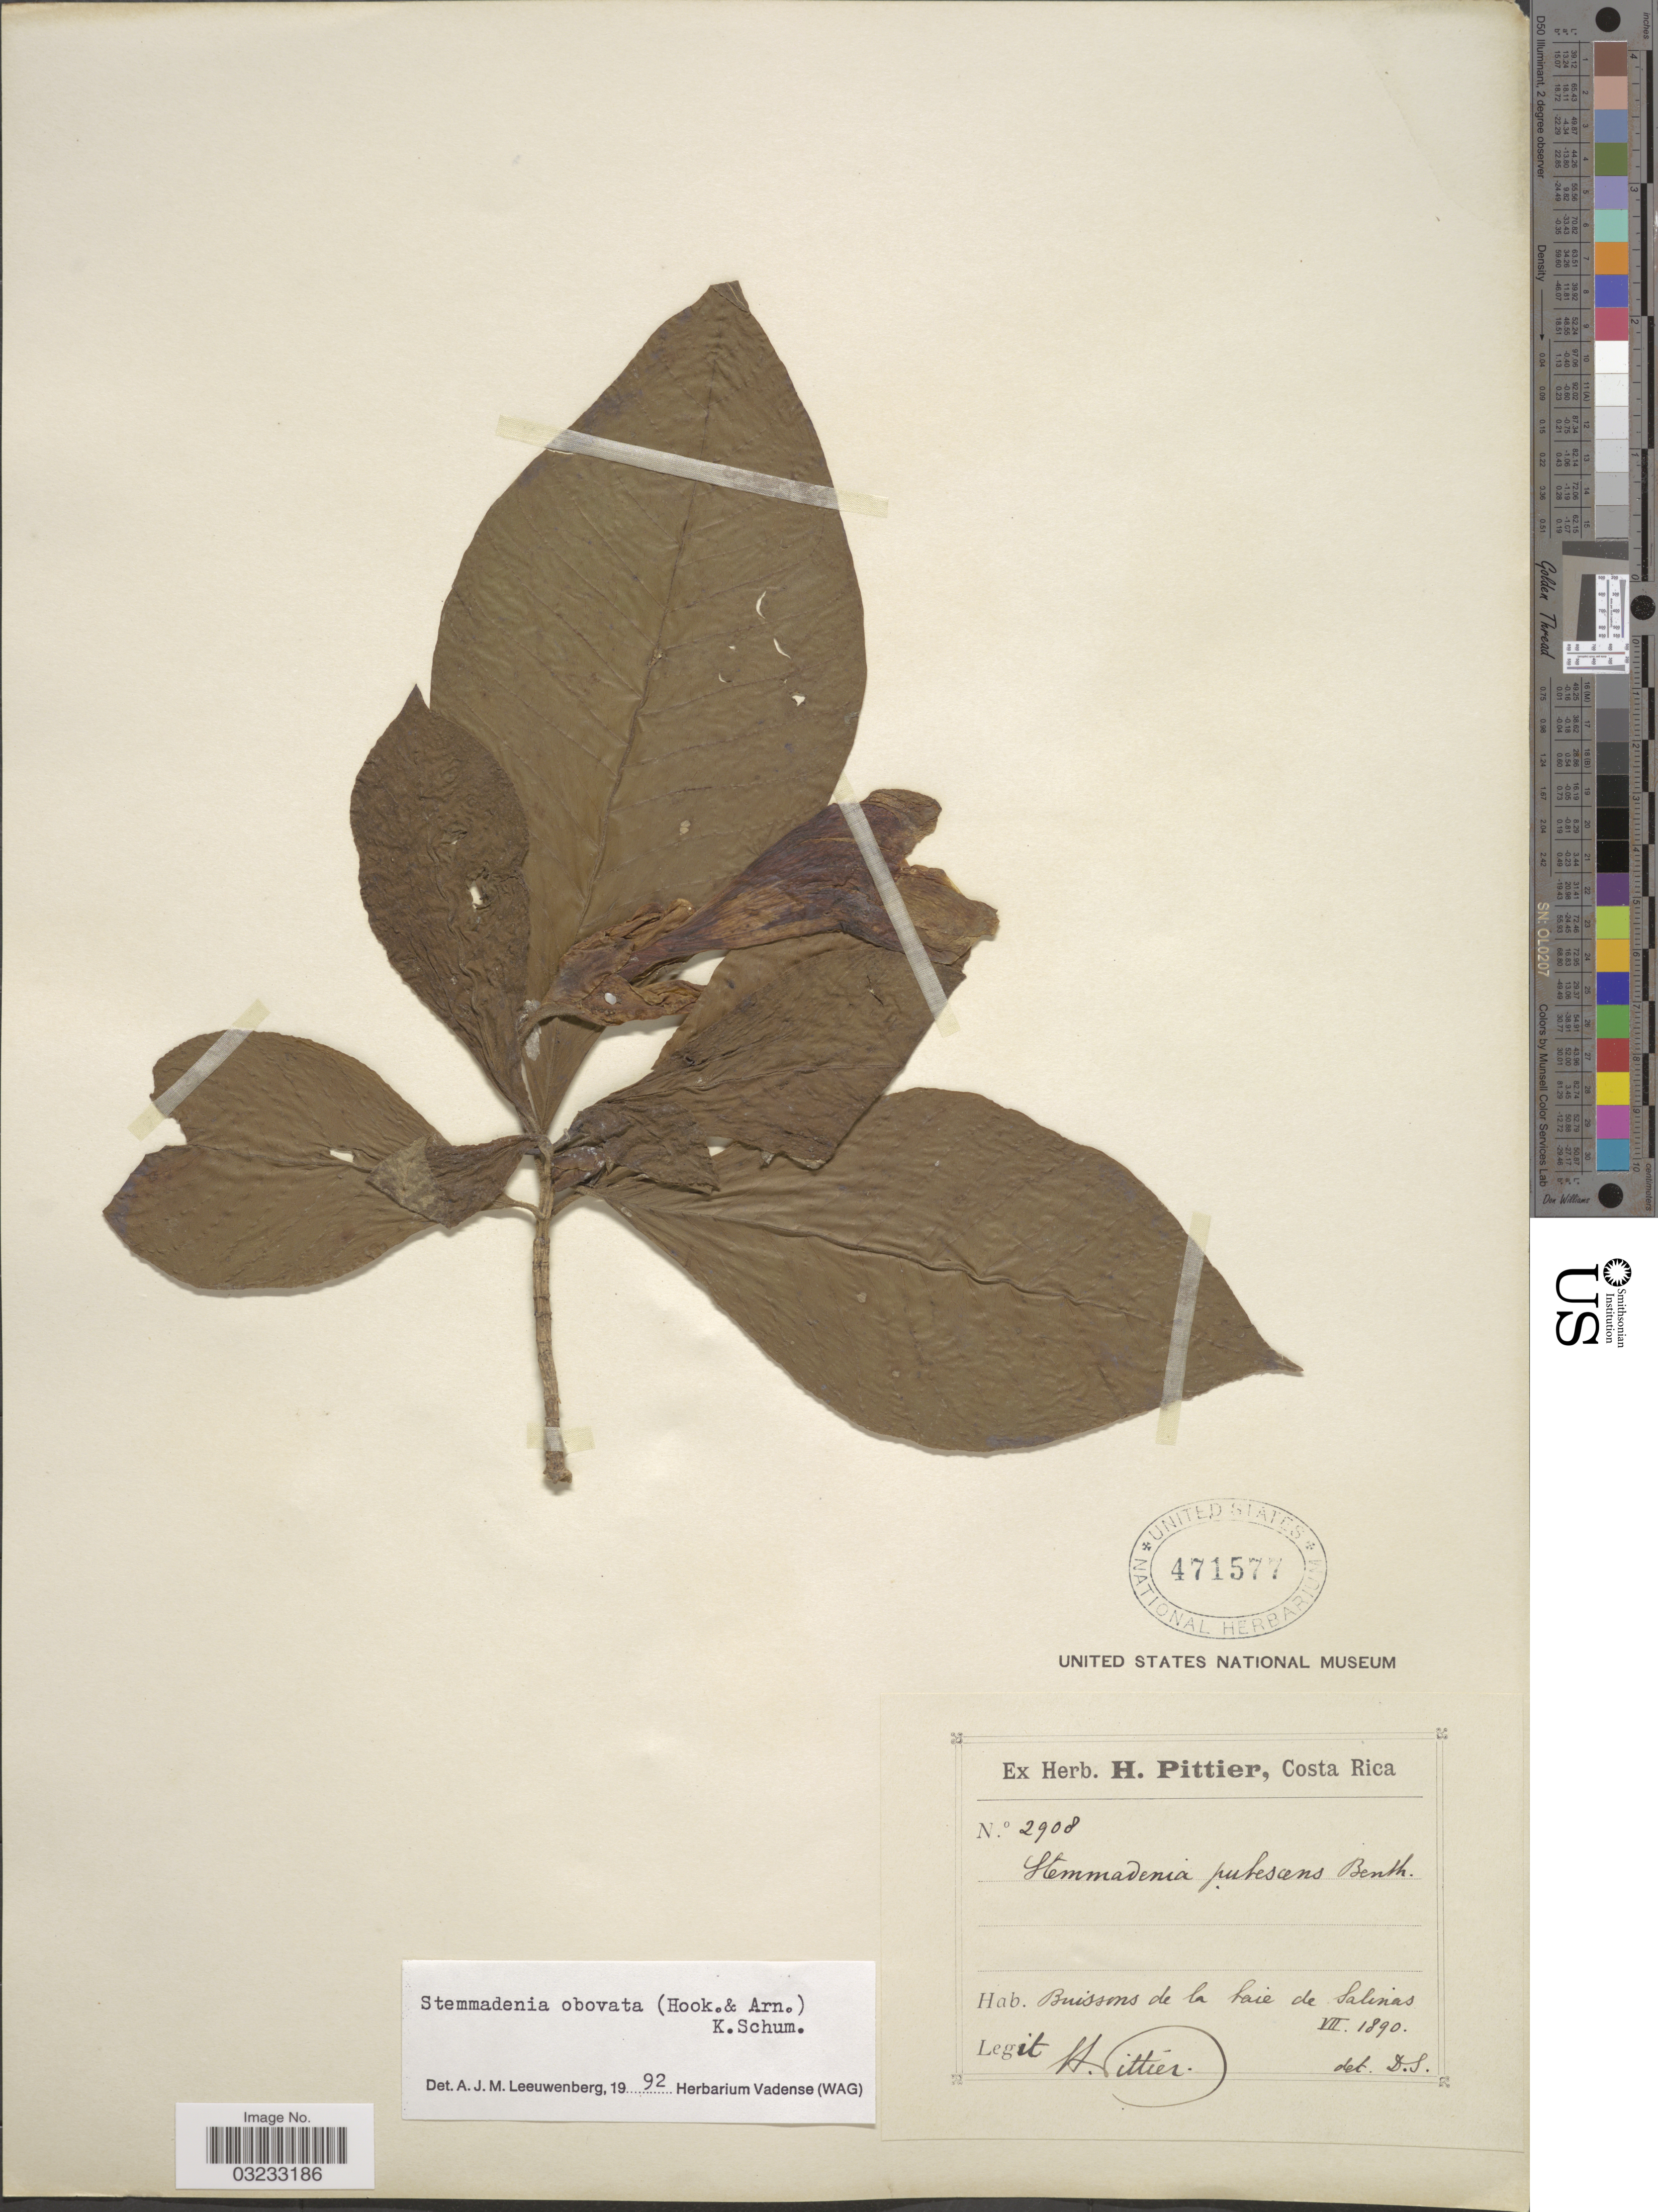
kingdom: Plantae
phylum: Tracheophyta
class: Magnoliopsida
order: Gentianales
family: Apocynaceae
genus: Stemmadenia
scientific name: Stemmadenia obovata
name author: (Hook. & Arn.) K. Schum.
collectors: H. F. Pittier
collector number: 2908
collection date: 1890-07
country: Costa Rica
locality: Buissons de la baie de Salinas.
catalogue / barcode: US 471577